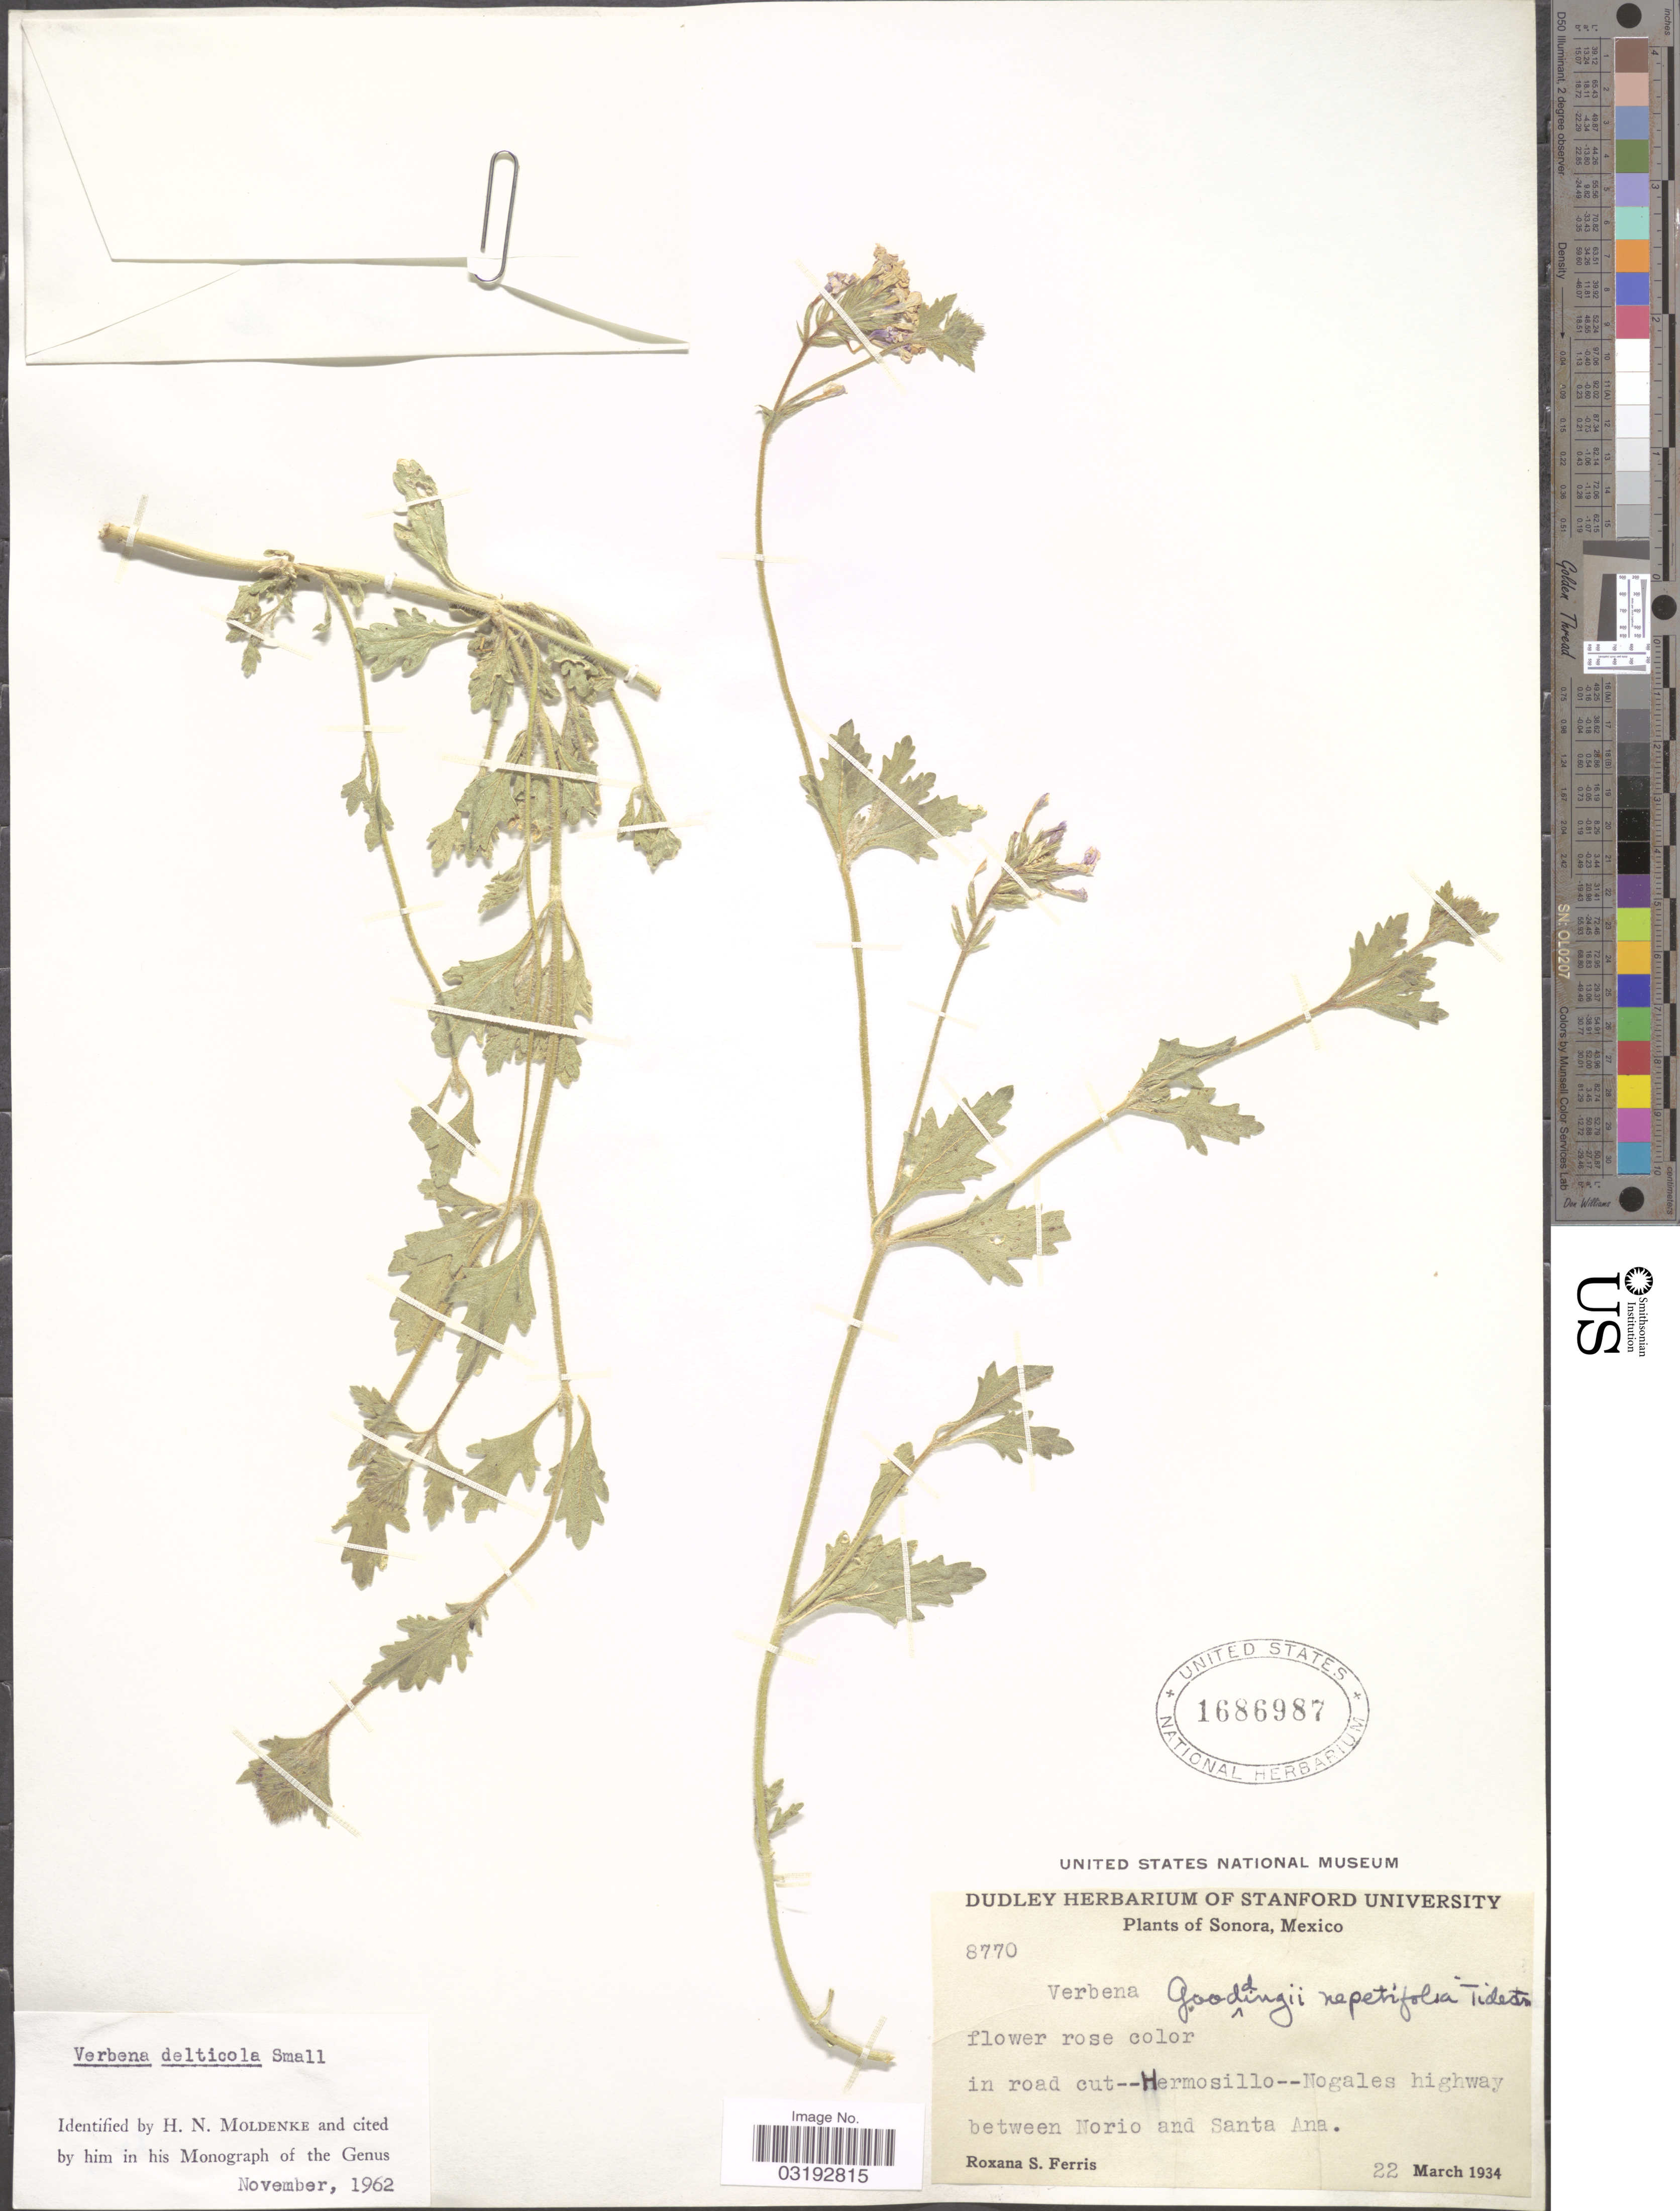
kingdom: Plantae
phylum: Tracheophyta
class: Magnoliopsida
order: Lamiales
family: Verbenaceae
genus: Verbena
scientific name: Verbena delticola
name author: Small ex Perry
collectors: R. S. Ferris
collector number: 8770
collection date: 1934-03-22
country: Mexico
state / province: Sonora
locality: Hermosillo -- Nogales highway between Norio and Santa Ana.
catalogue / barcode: US 1686987